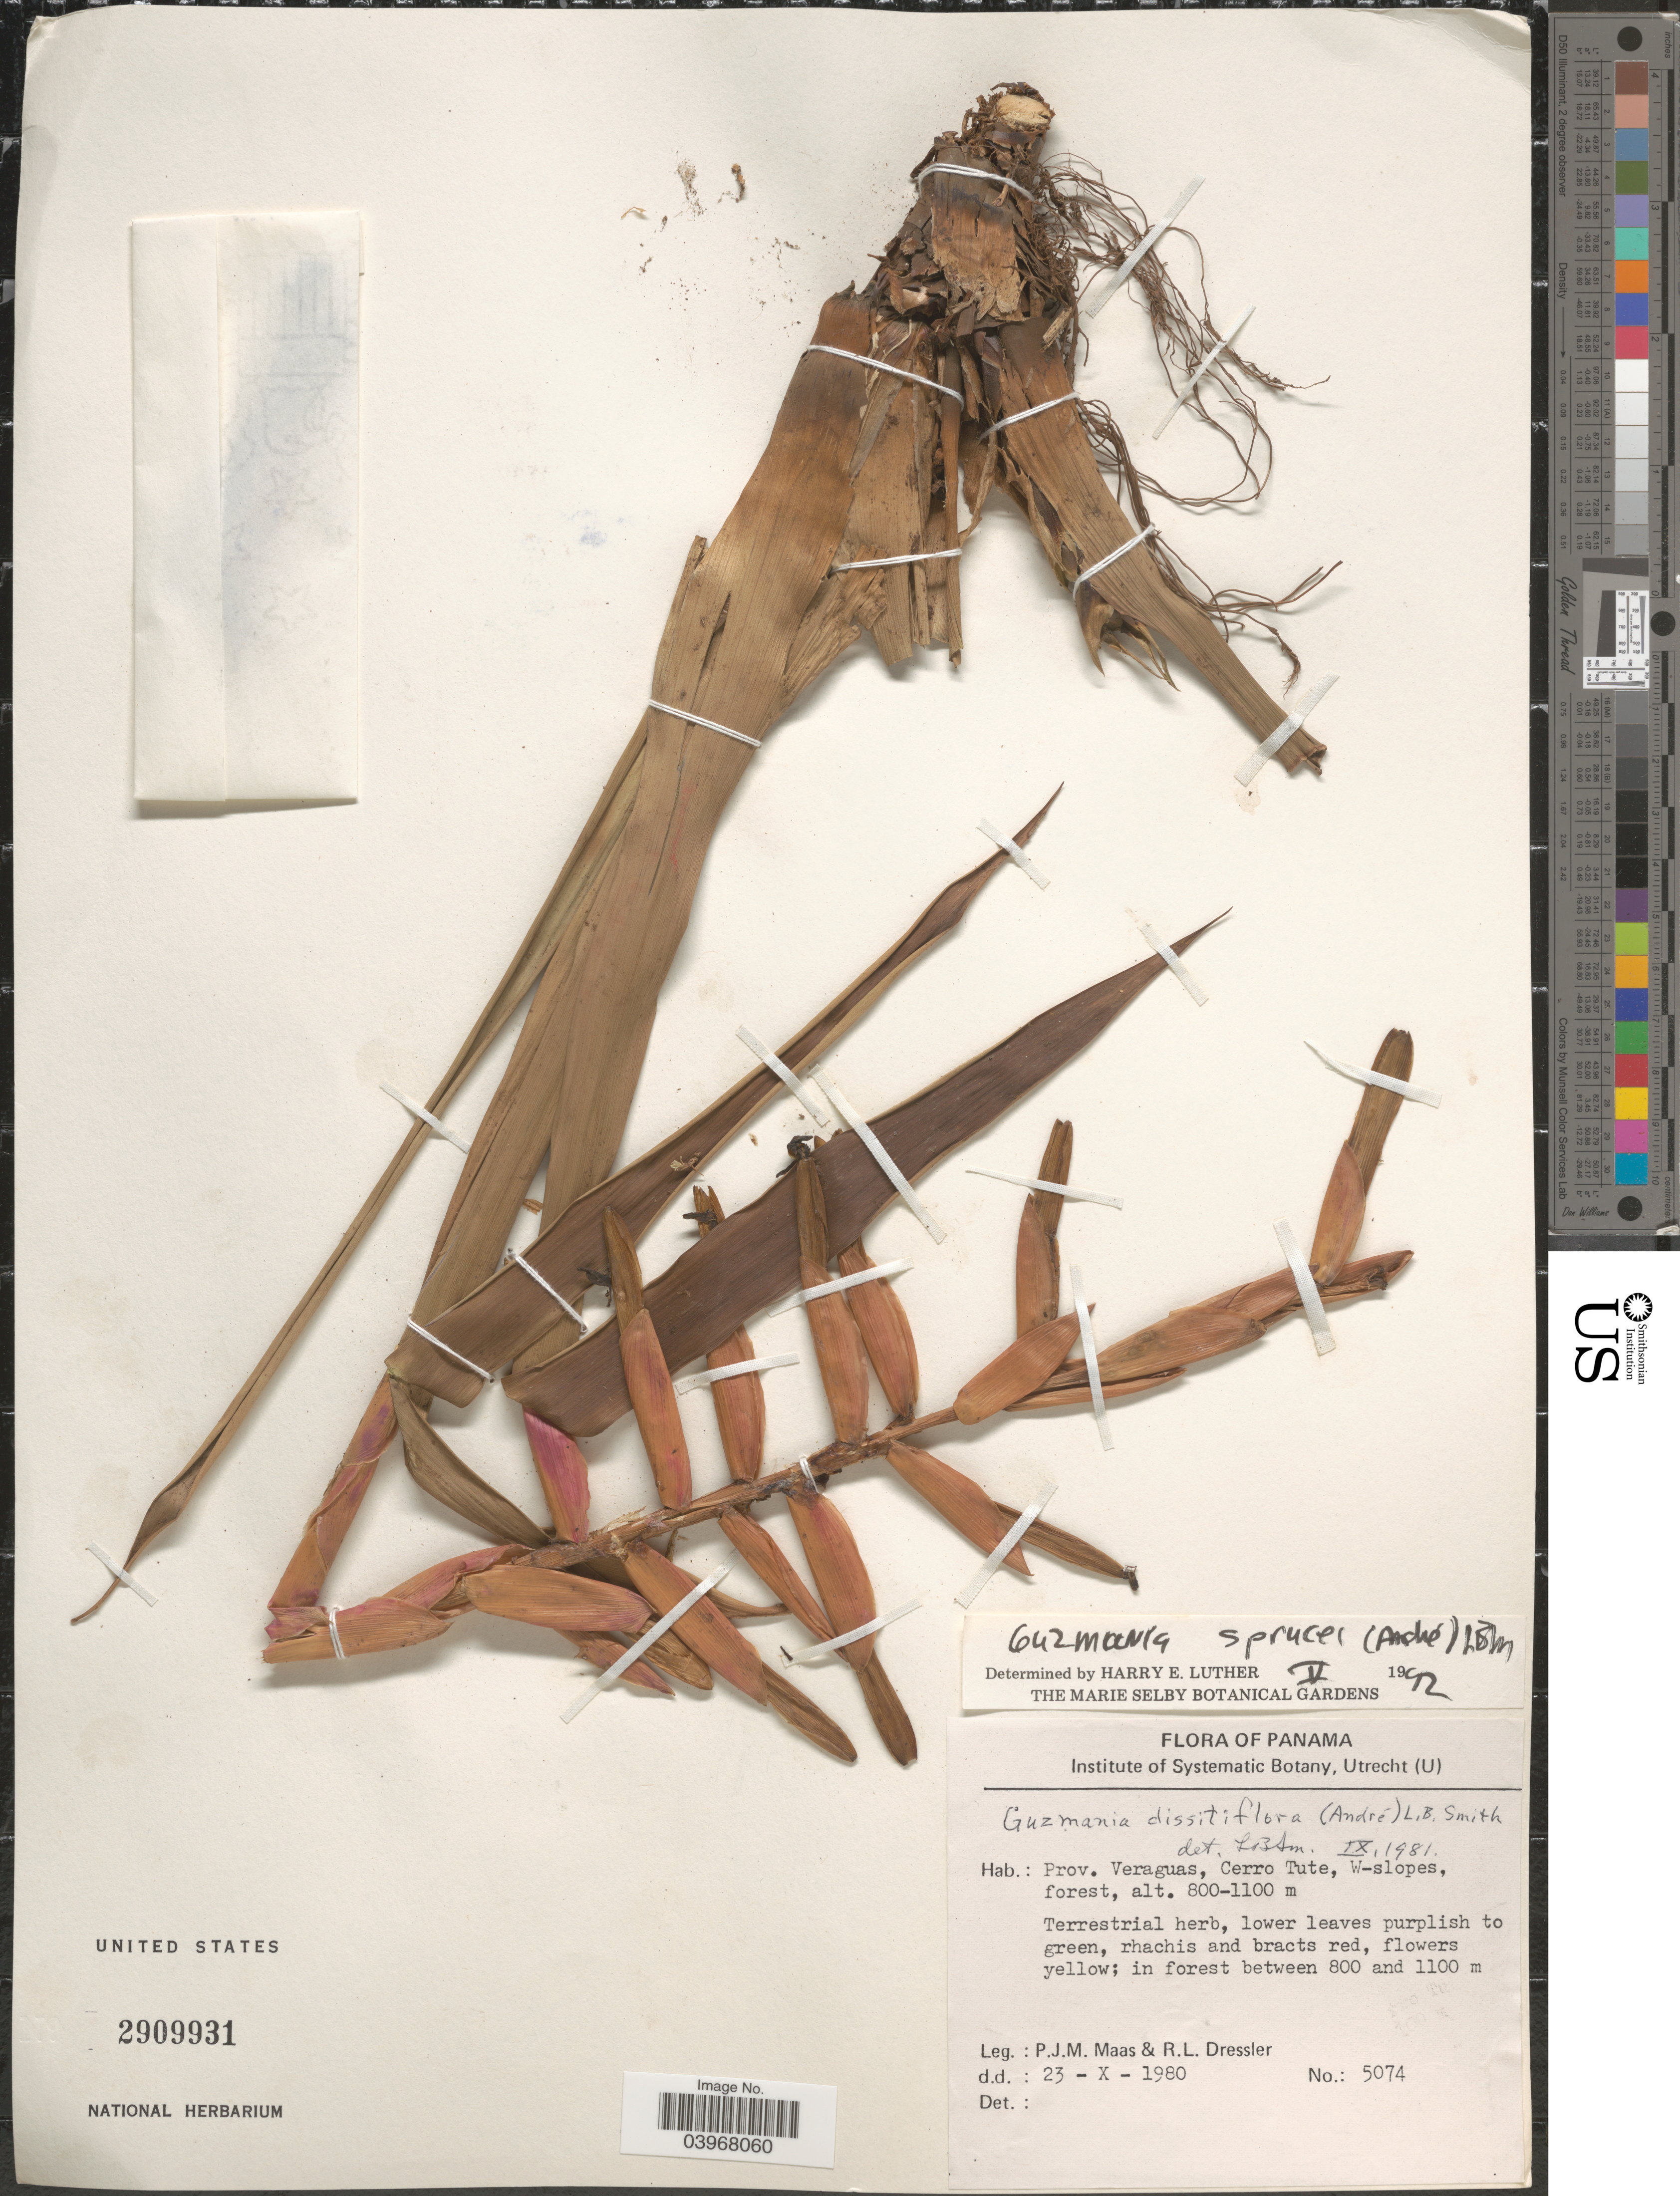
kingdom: Plantae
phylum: Tracheophyta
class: Liliopsida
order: Poales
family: Bromeliaceae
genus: Guzmania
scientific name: Guzmania sprucei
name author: (André) L.B. Sm.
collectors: P. Maas & R. Dressler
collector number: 5074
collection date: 1980-10-23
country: Panama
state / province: Veraguas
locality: Cerro Tute, W-slopes, forest.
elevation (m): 800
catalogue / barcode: US 2909931